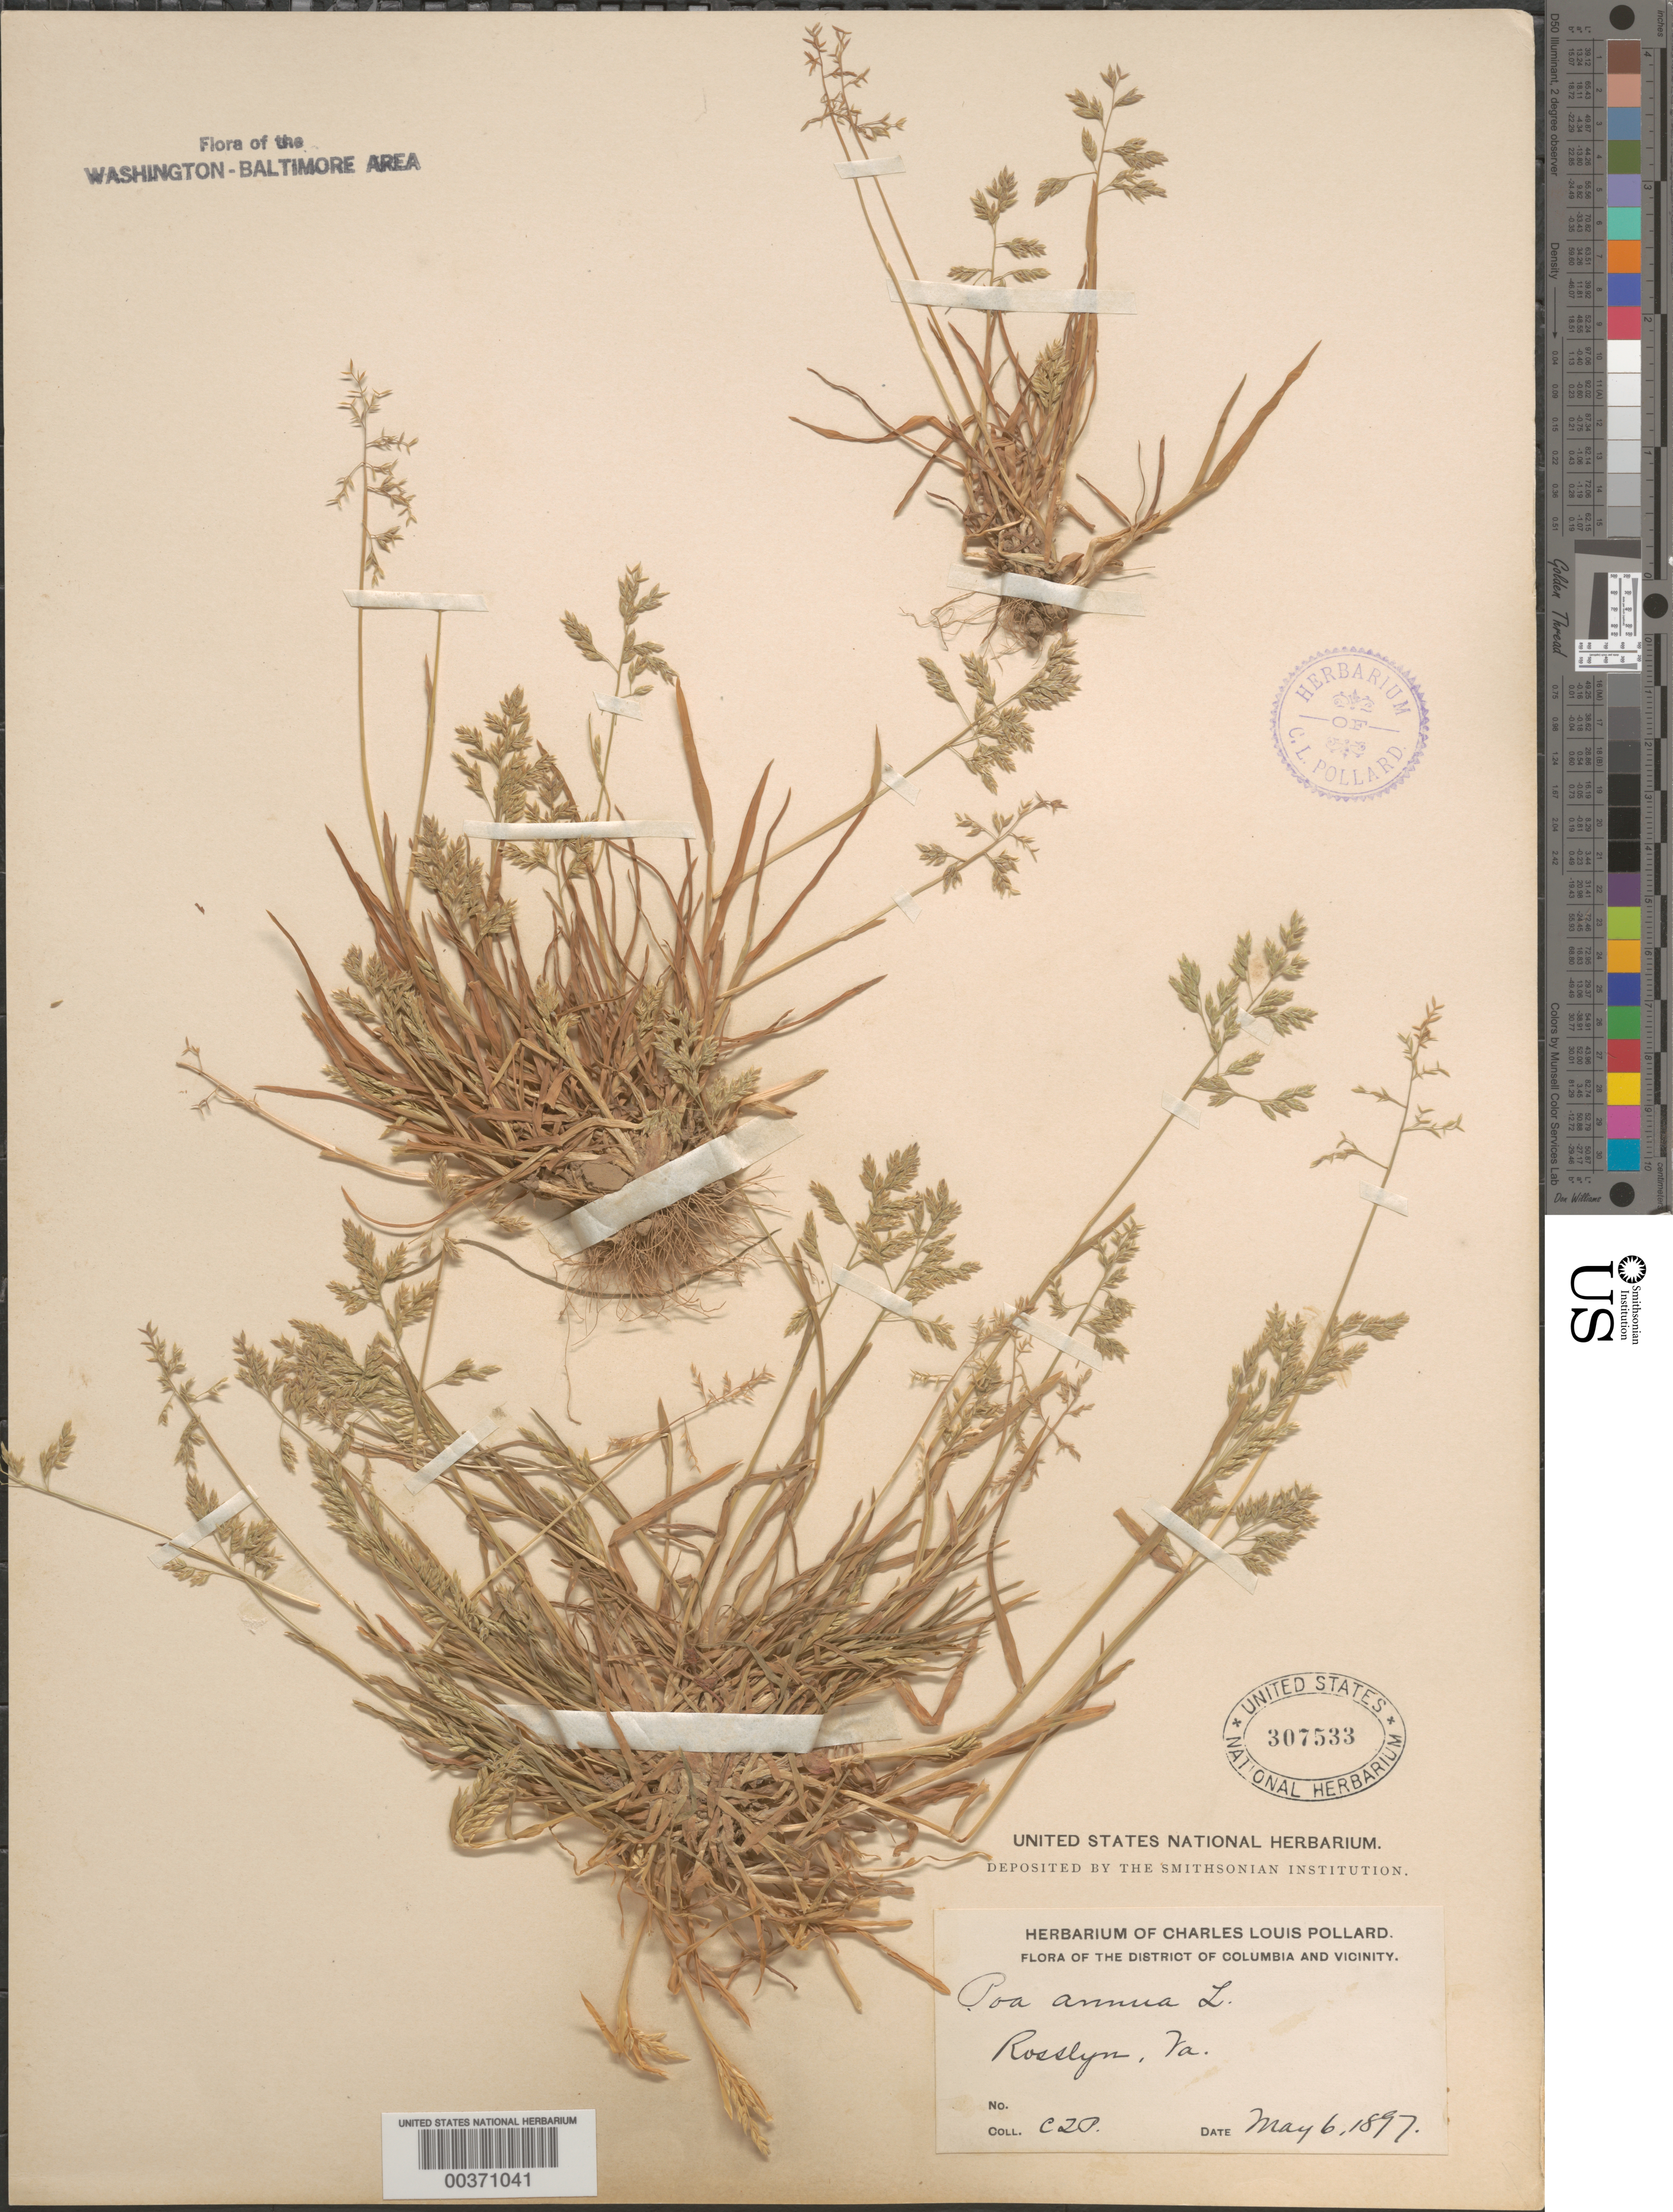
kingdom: Plantae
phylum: Tracheophyta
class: Liliopsida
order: Poales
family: Poaceae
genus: Poa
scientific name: Poa annua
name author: L.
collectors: C. L. Pollard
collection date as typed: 06 May 1897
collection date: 1897-05-06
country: United States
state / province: Virginia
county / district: Arlington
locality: Rosslyn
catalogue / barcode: US 307533